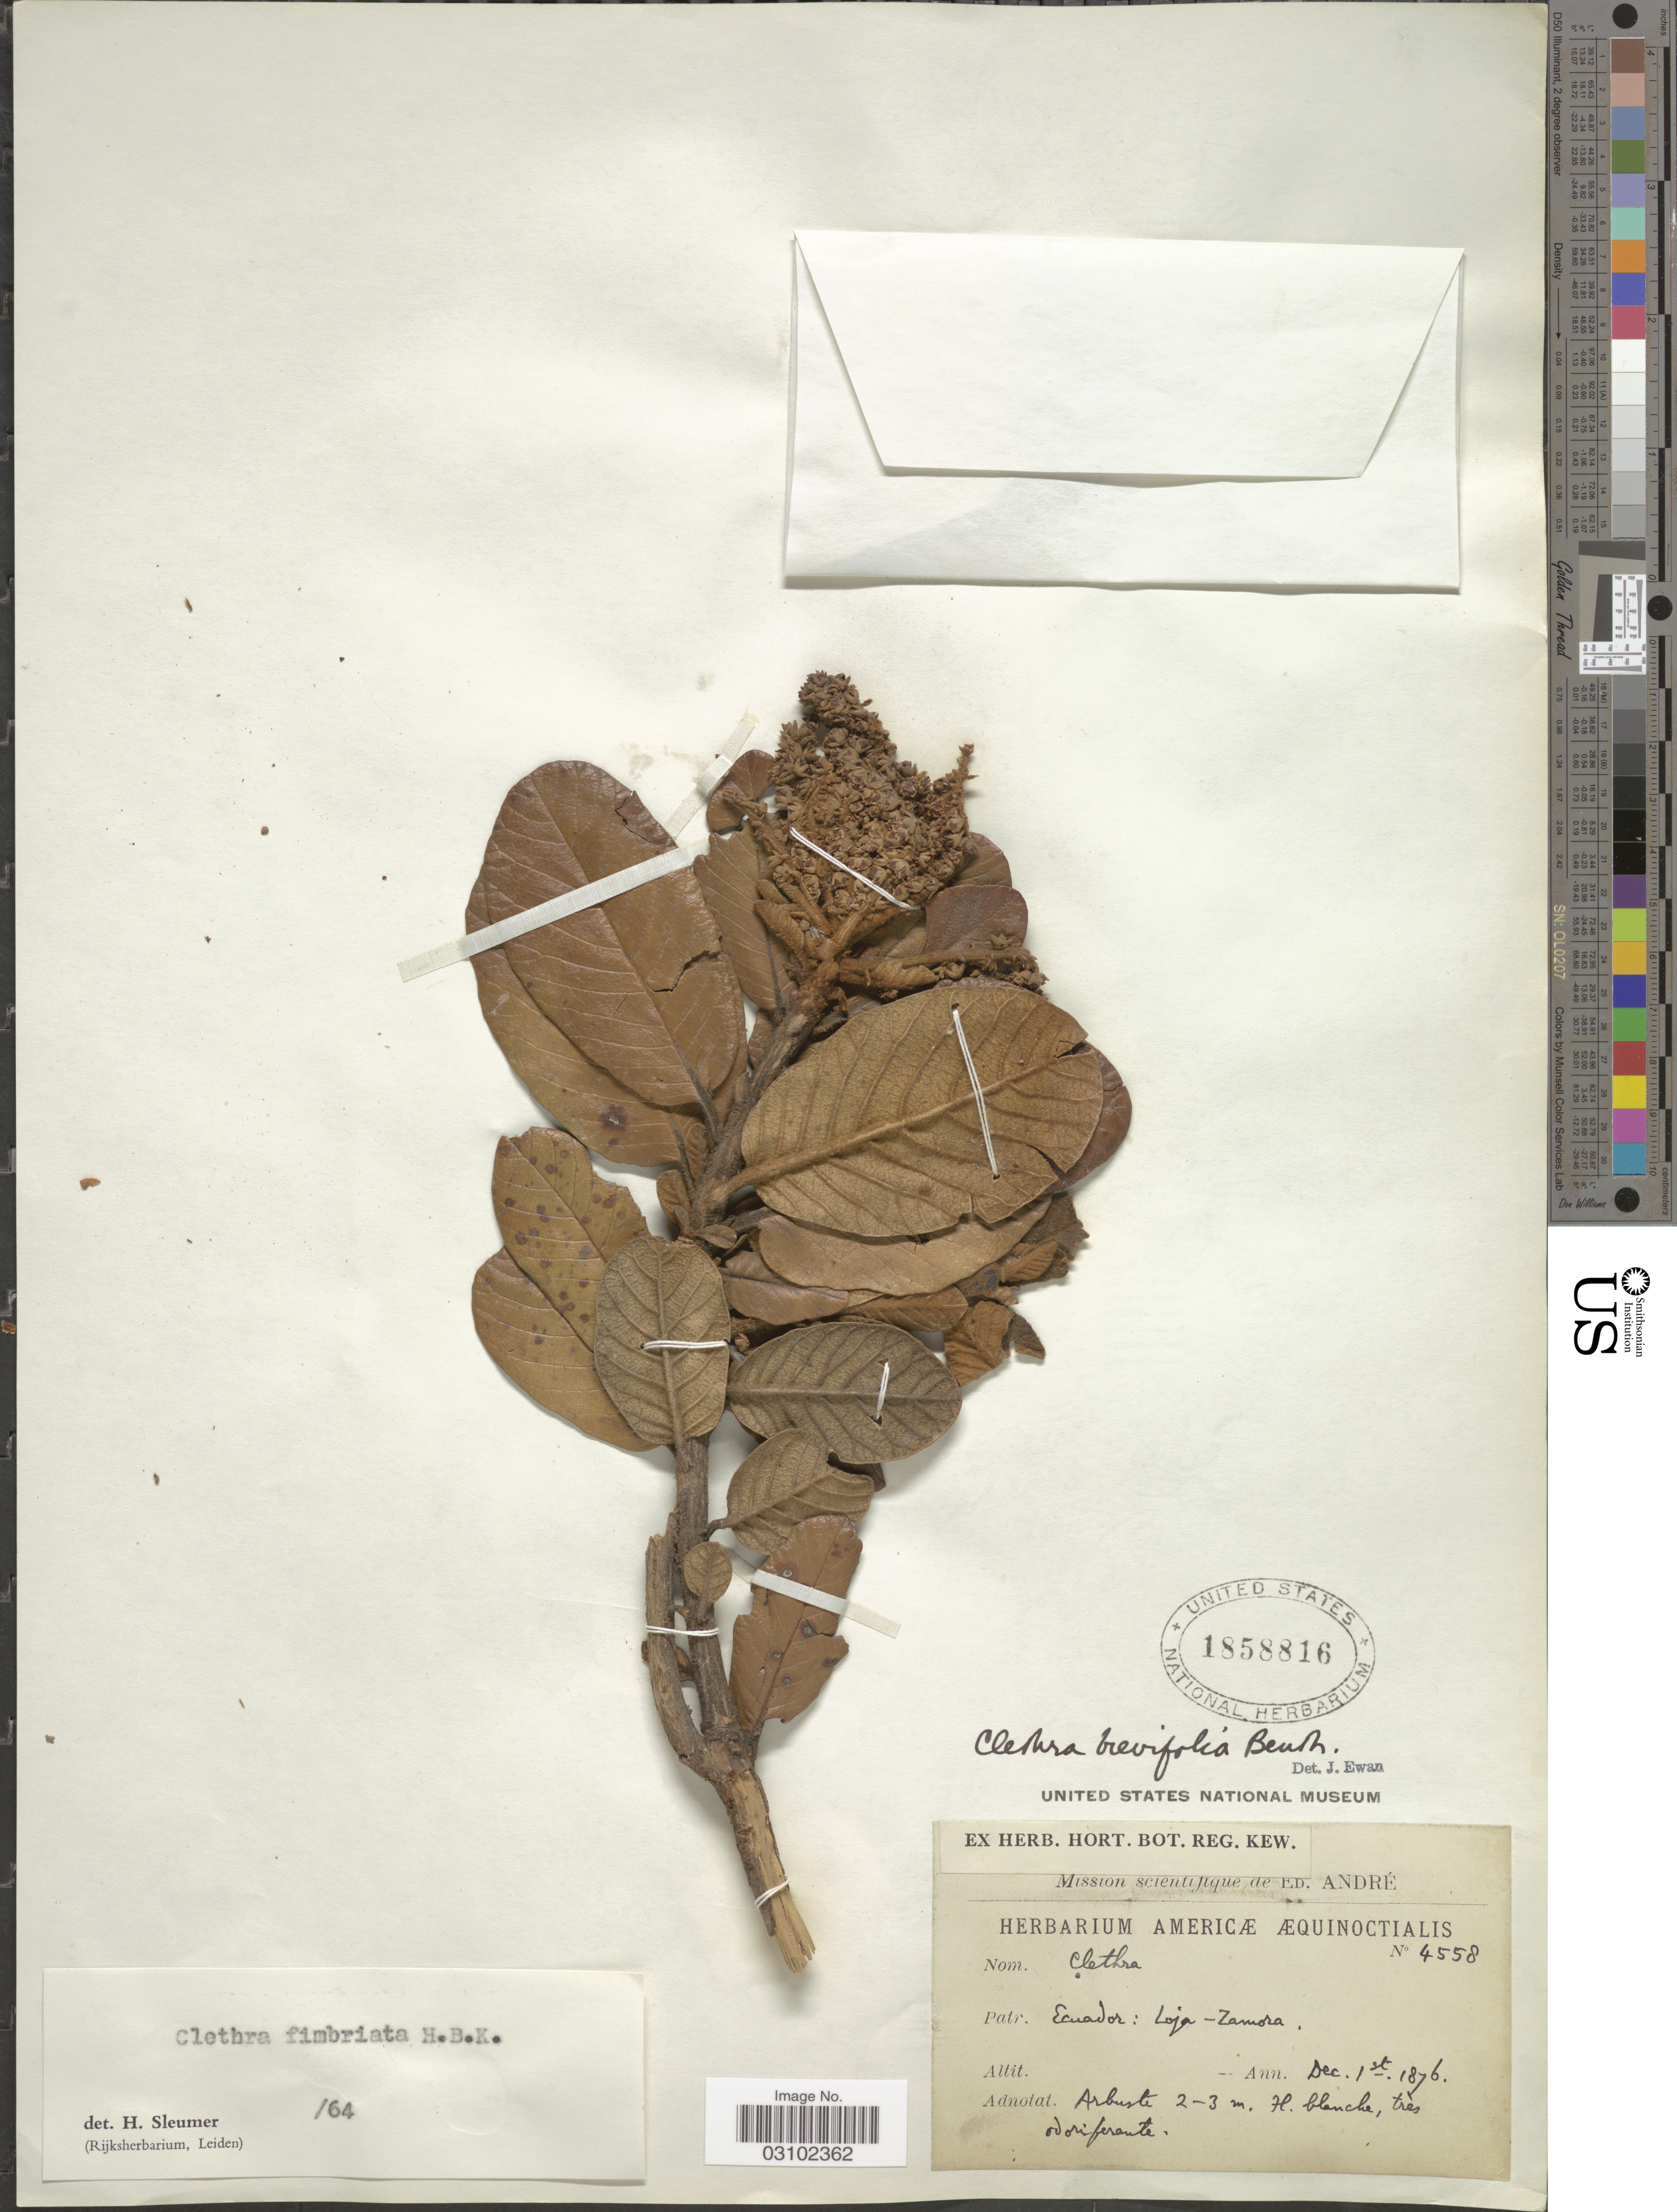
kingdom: Plantae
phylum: Tracheophyta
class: Magnoliopsida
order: Ericales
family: Clethraceae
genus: Clethra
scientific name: Clethra fimbriata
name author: Kunth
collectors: É. F. André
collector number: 4558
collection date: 1876-12-01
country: Ecuador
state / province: Loja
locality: Zamora.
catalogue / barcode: US 1858816